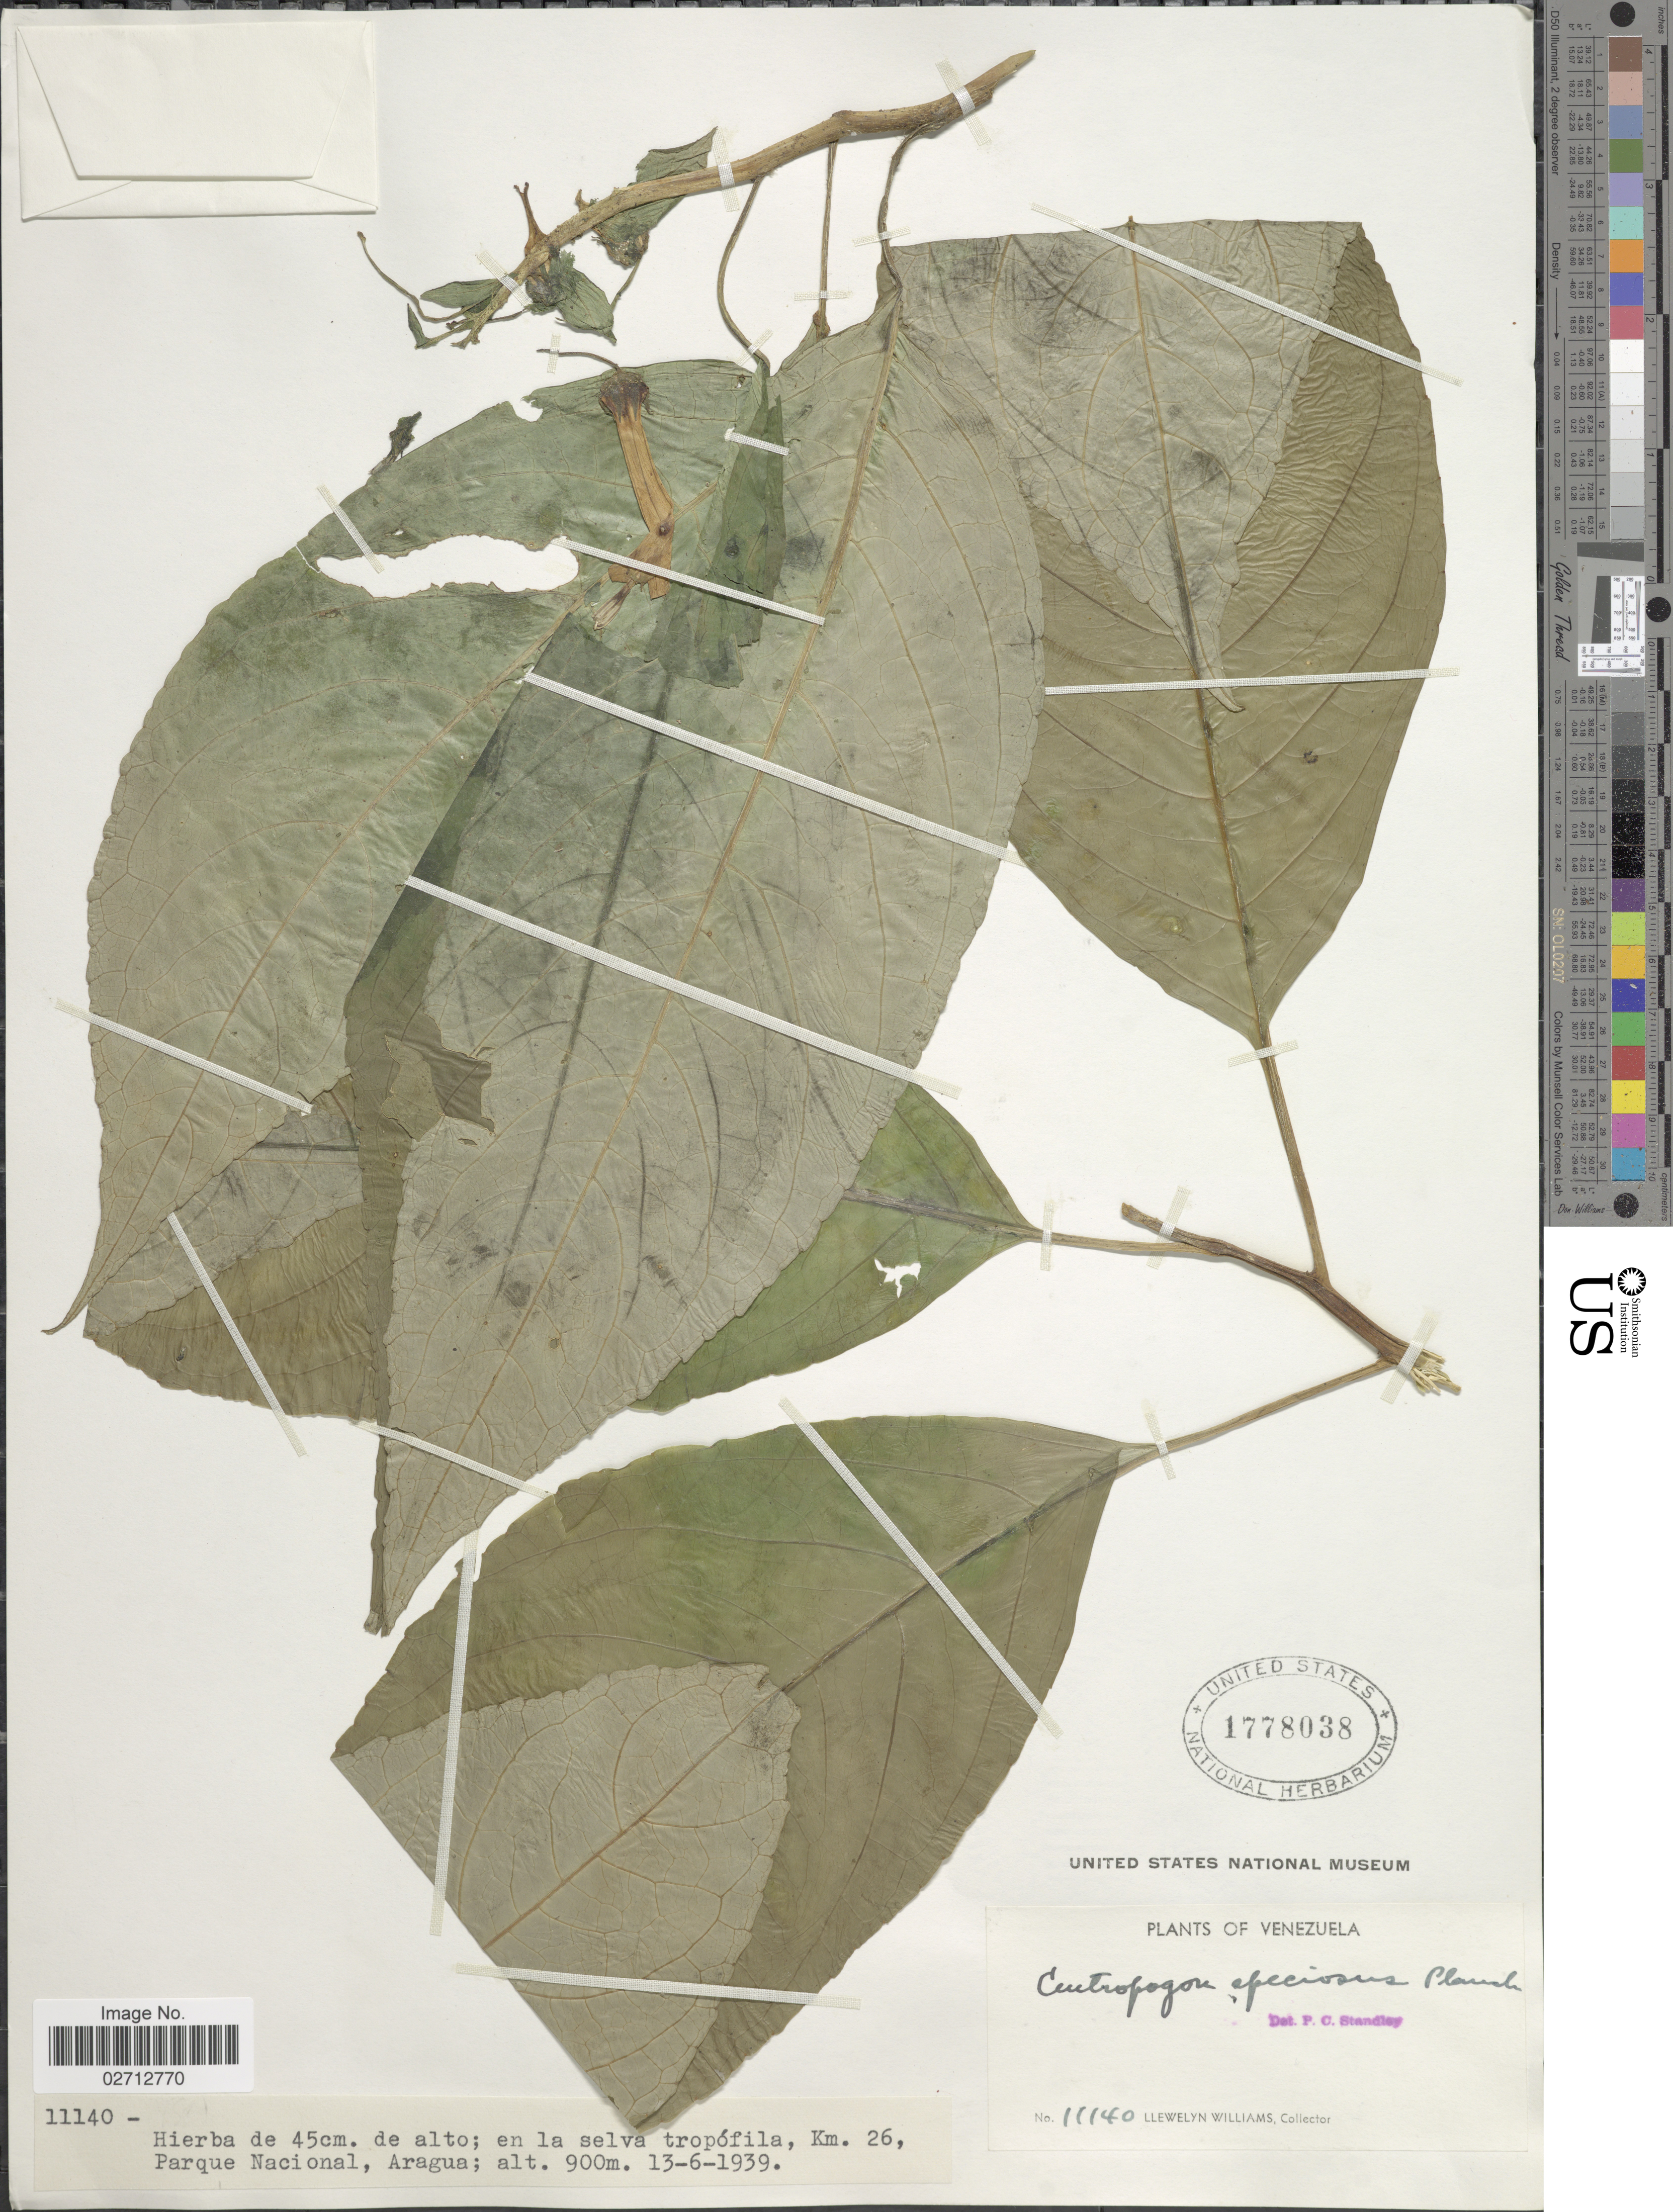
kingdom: Plantae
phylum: Tracheophyta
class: Magnoliopsida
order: Asterales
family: Campanulaceae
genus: Centropogon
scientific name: Centropogon speciosus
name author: Planch.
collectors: Ll. Williams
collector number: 11140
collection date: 1939-06-13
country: Venezuela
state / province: Aragua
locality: Km. 26, Parque Nacional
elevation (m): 900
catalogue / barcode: US 1778038